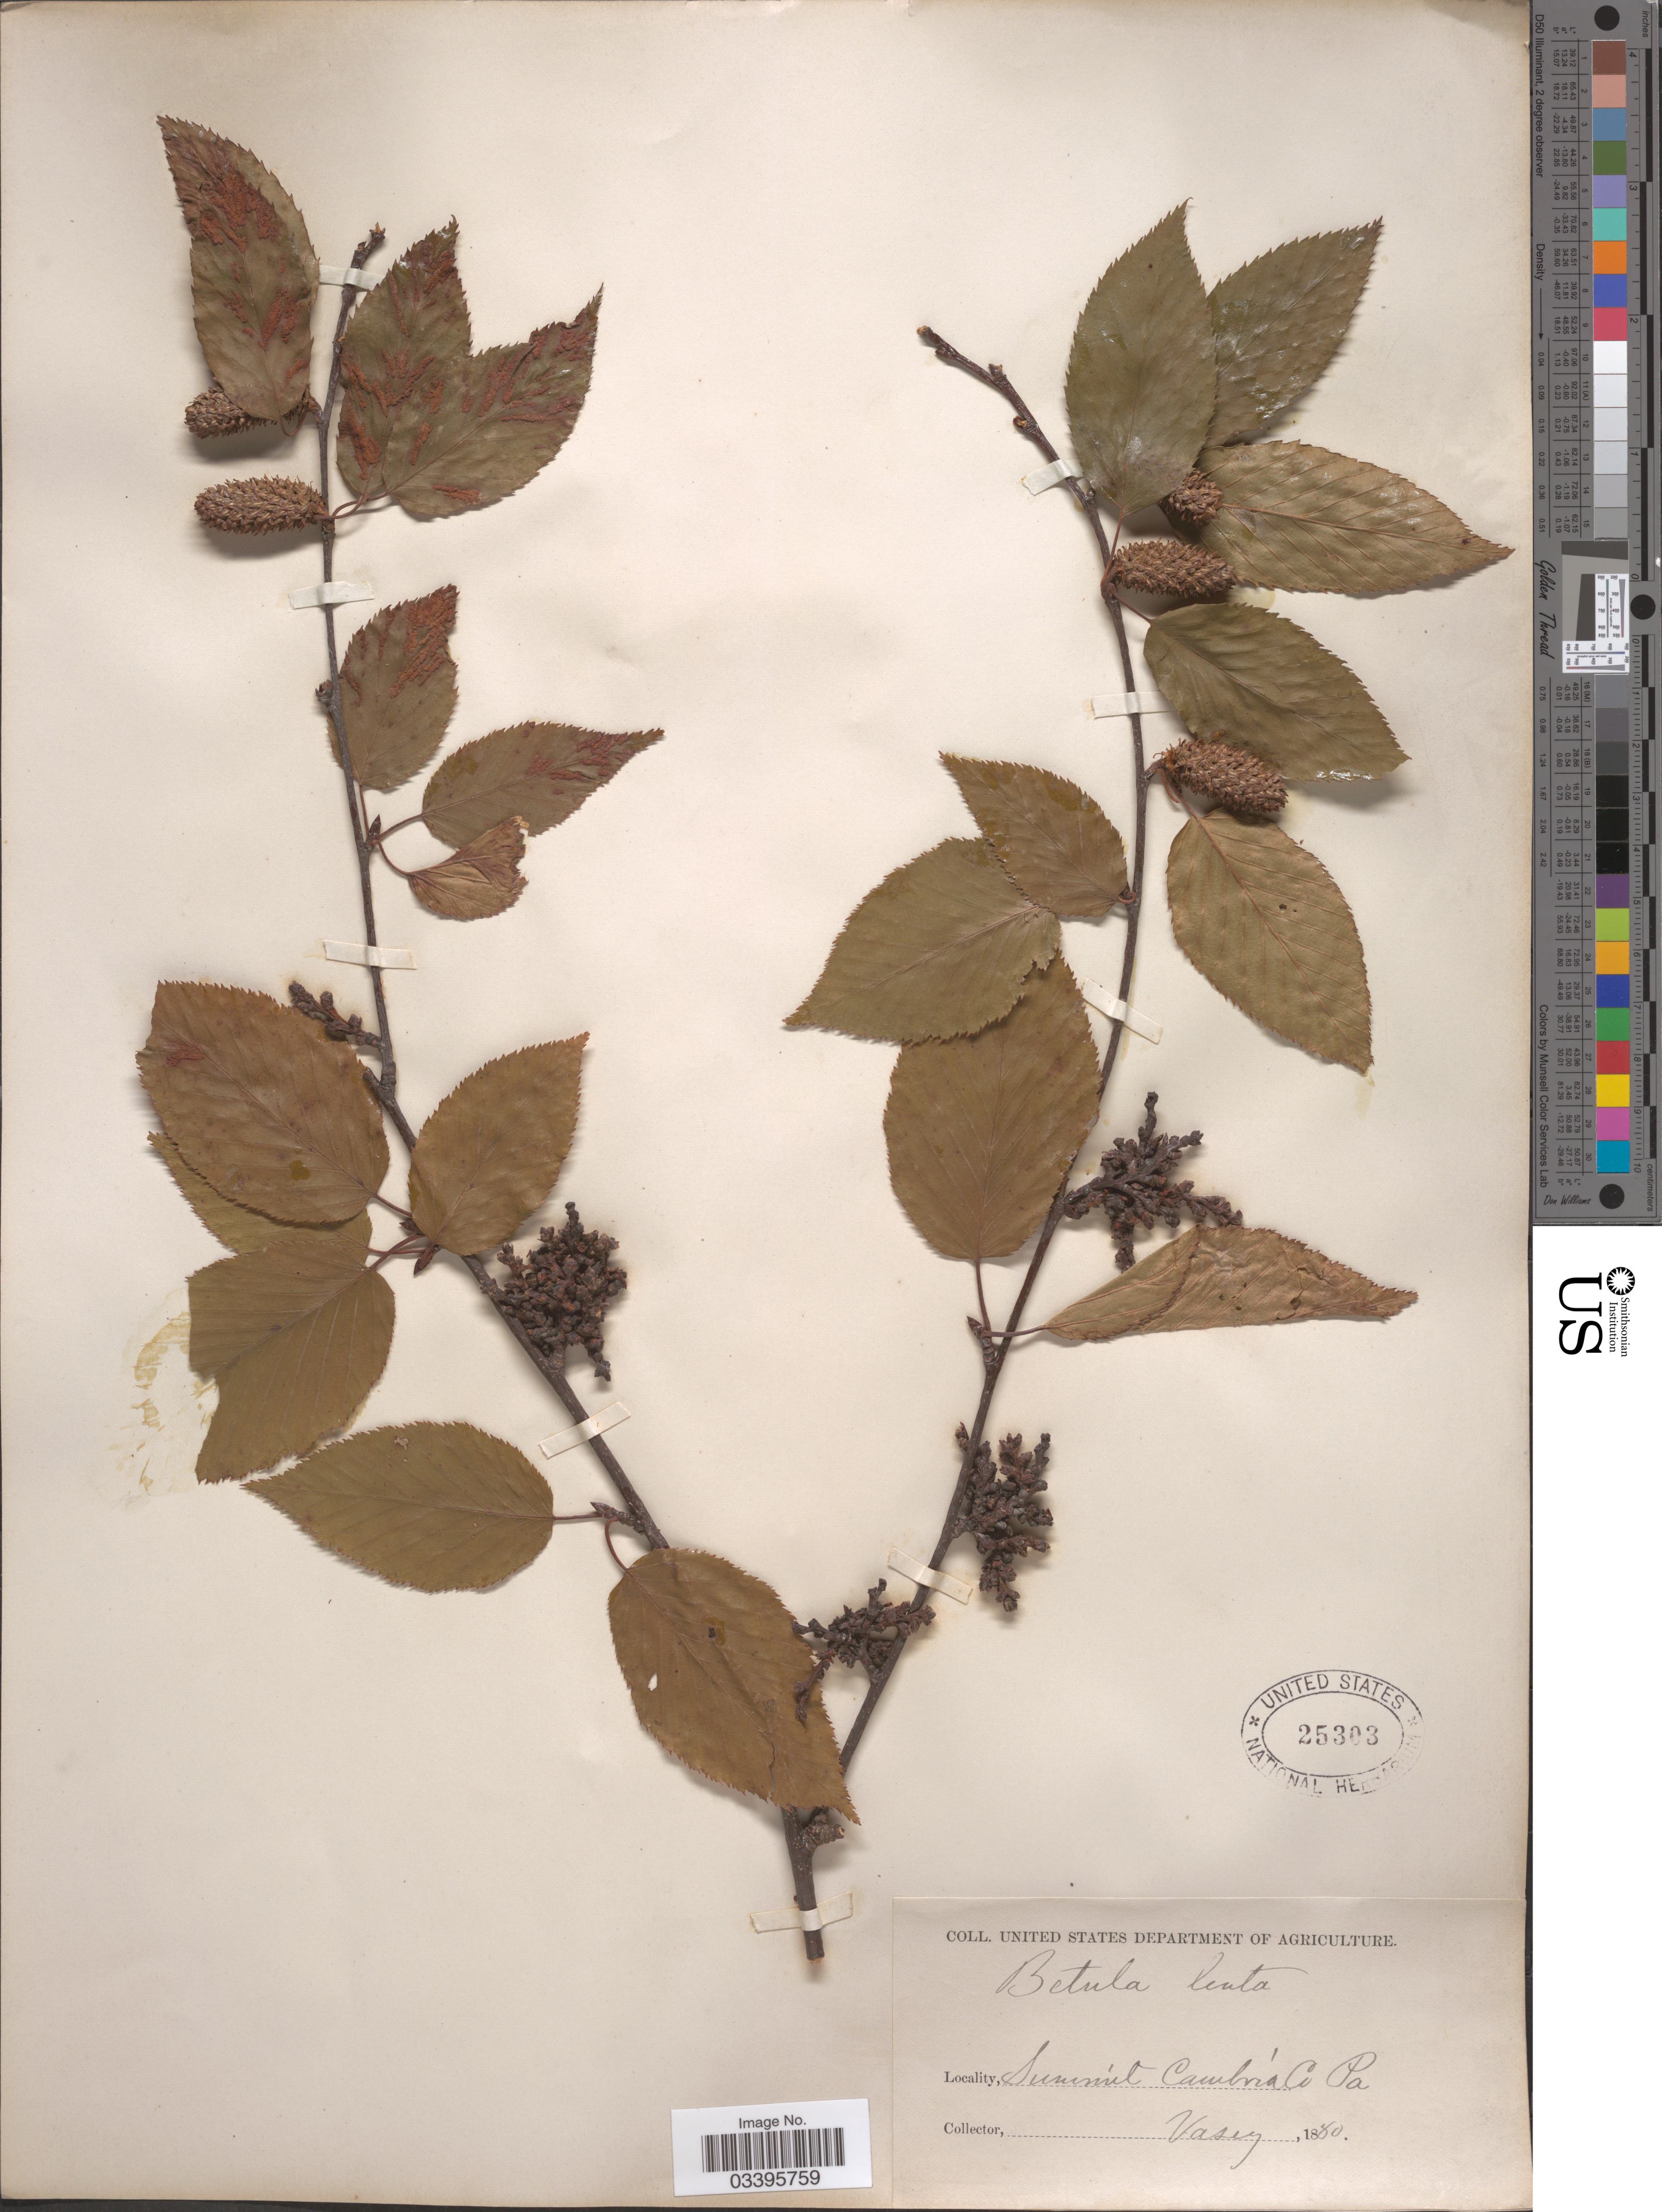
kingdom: Plantae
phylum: Tracheophyta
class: Magnoliopsida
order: Fagales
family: Betulaceae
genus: Betula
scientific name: Betula lenta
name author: L.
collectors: Vasey, --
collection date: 1880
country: United States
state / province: Pennsylvania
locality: Summit Cambría Co.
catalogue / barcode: US 25303